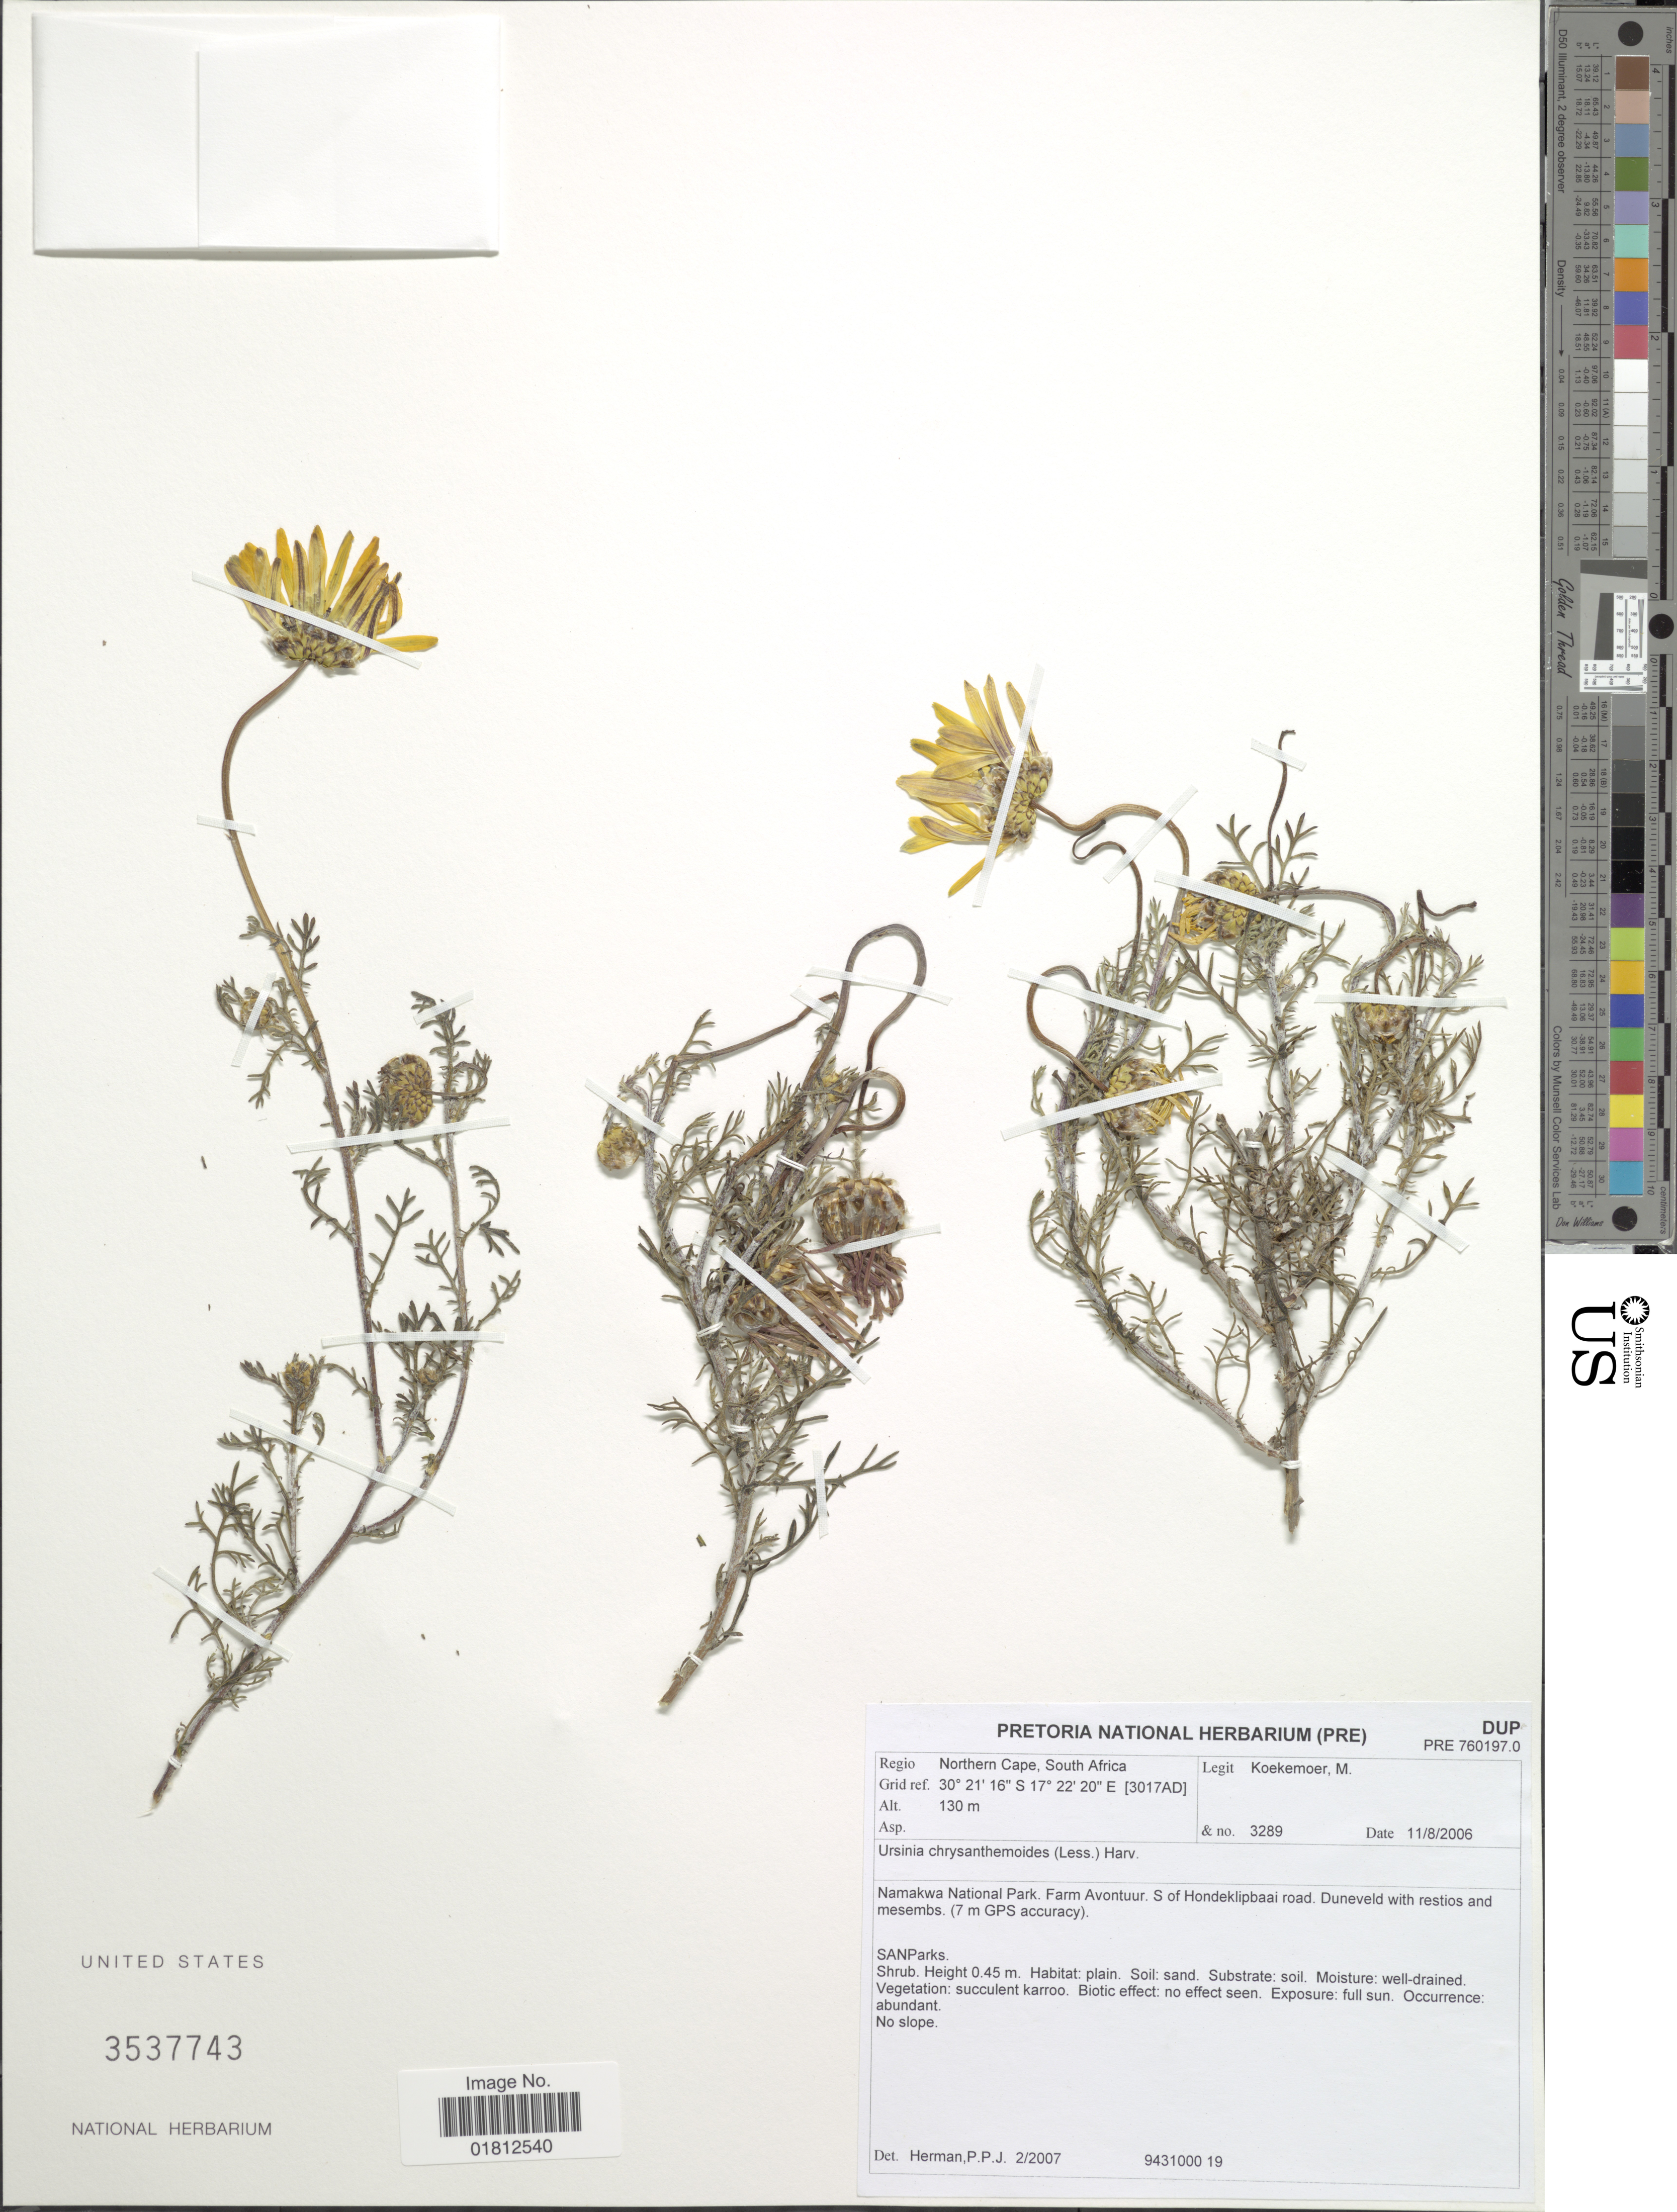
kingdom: Plantae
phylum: Tracheophyta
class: Magnoliopsida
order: Asterales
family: Asteraceae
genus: Ursinia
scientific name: Ursinia chrysanthemoides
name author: (Less.) Harv.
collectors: M. Koekemoer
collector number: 3289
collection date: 2006-08-11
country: South Africa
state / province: Northern Cape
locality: Namakwa National Park, Farm Avontuur S of Hondeklipbaai road, Duneveld with resios and mesembs (7m GPS Accuracy), Sanparks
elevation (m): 130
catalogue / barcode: US 3537743